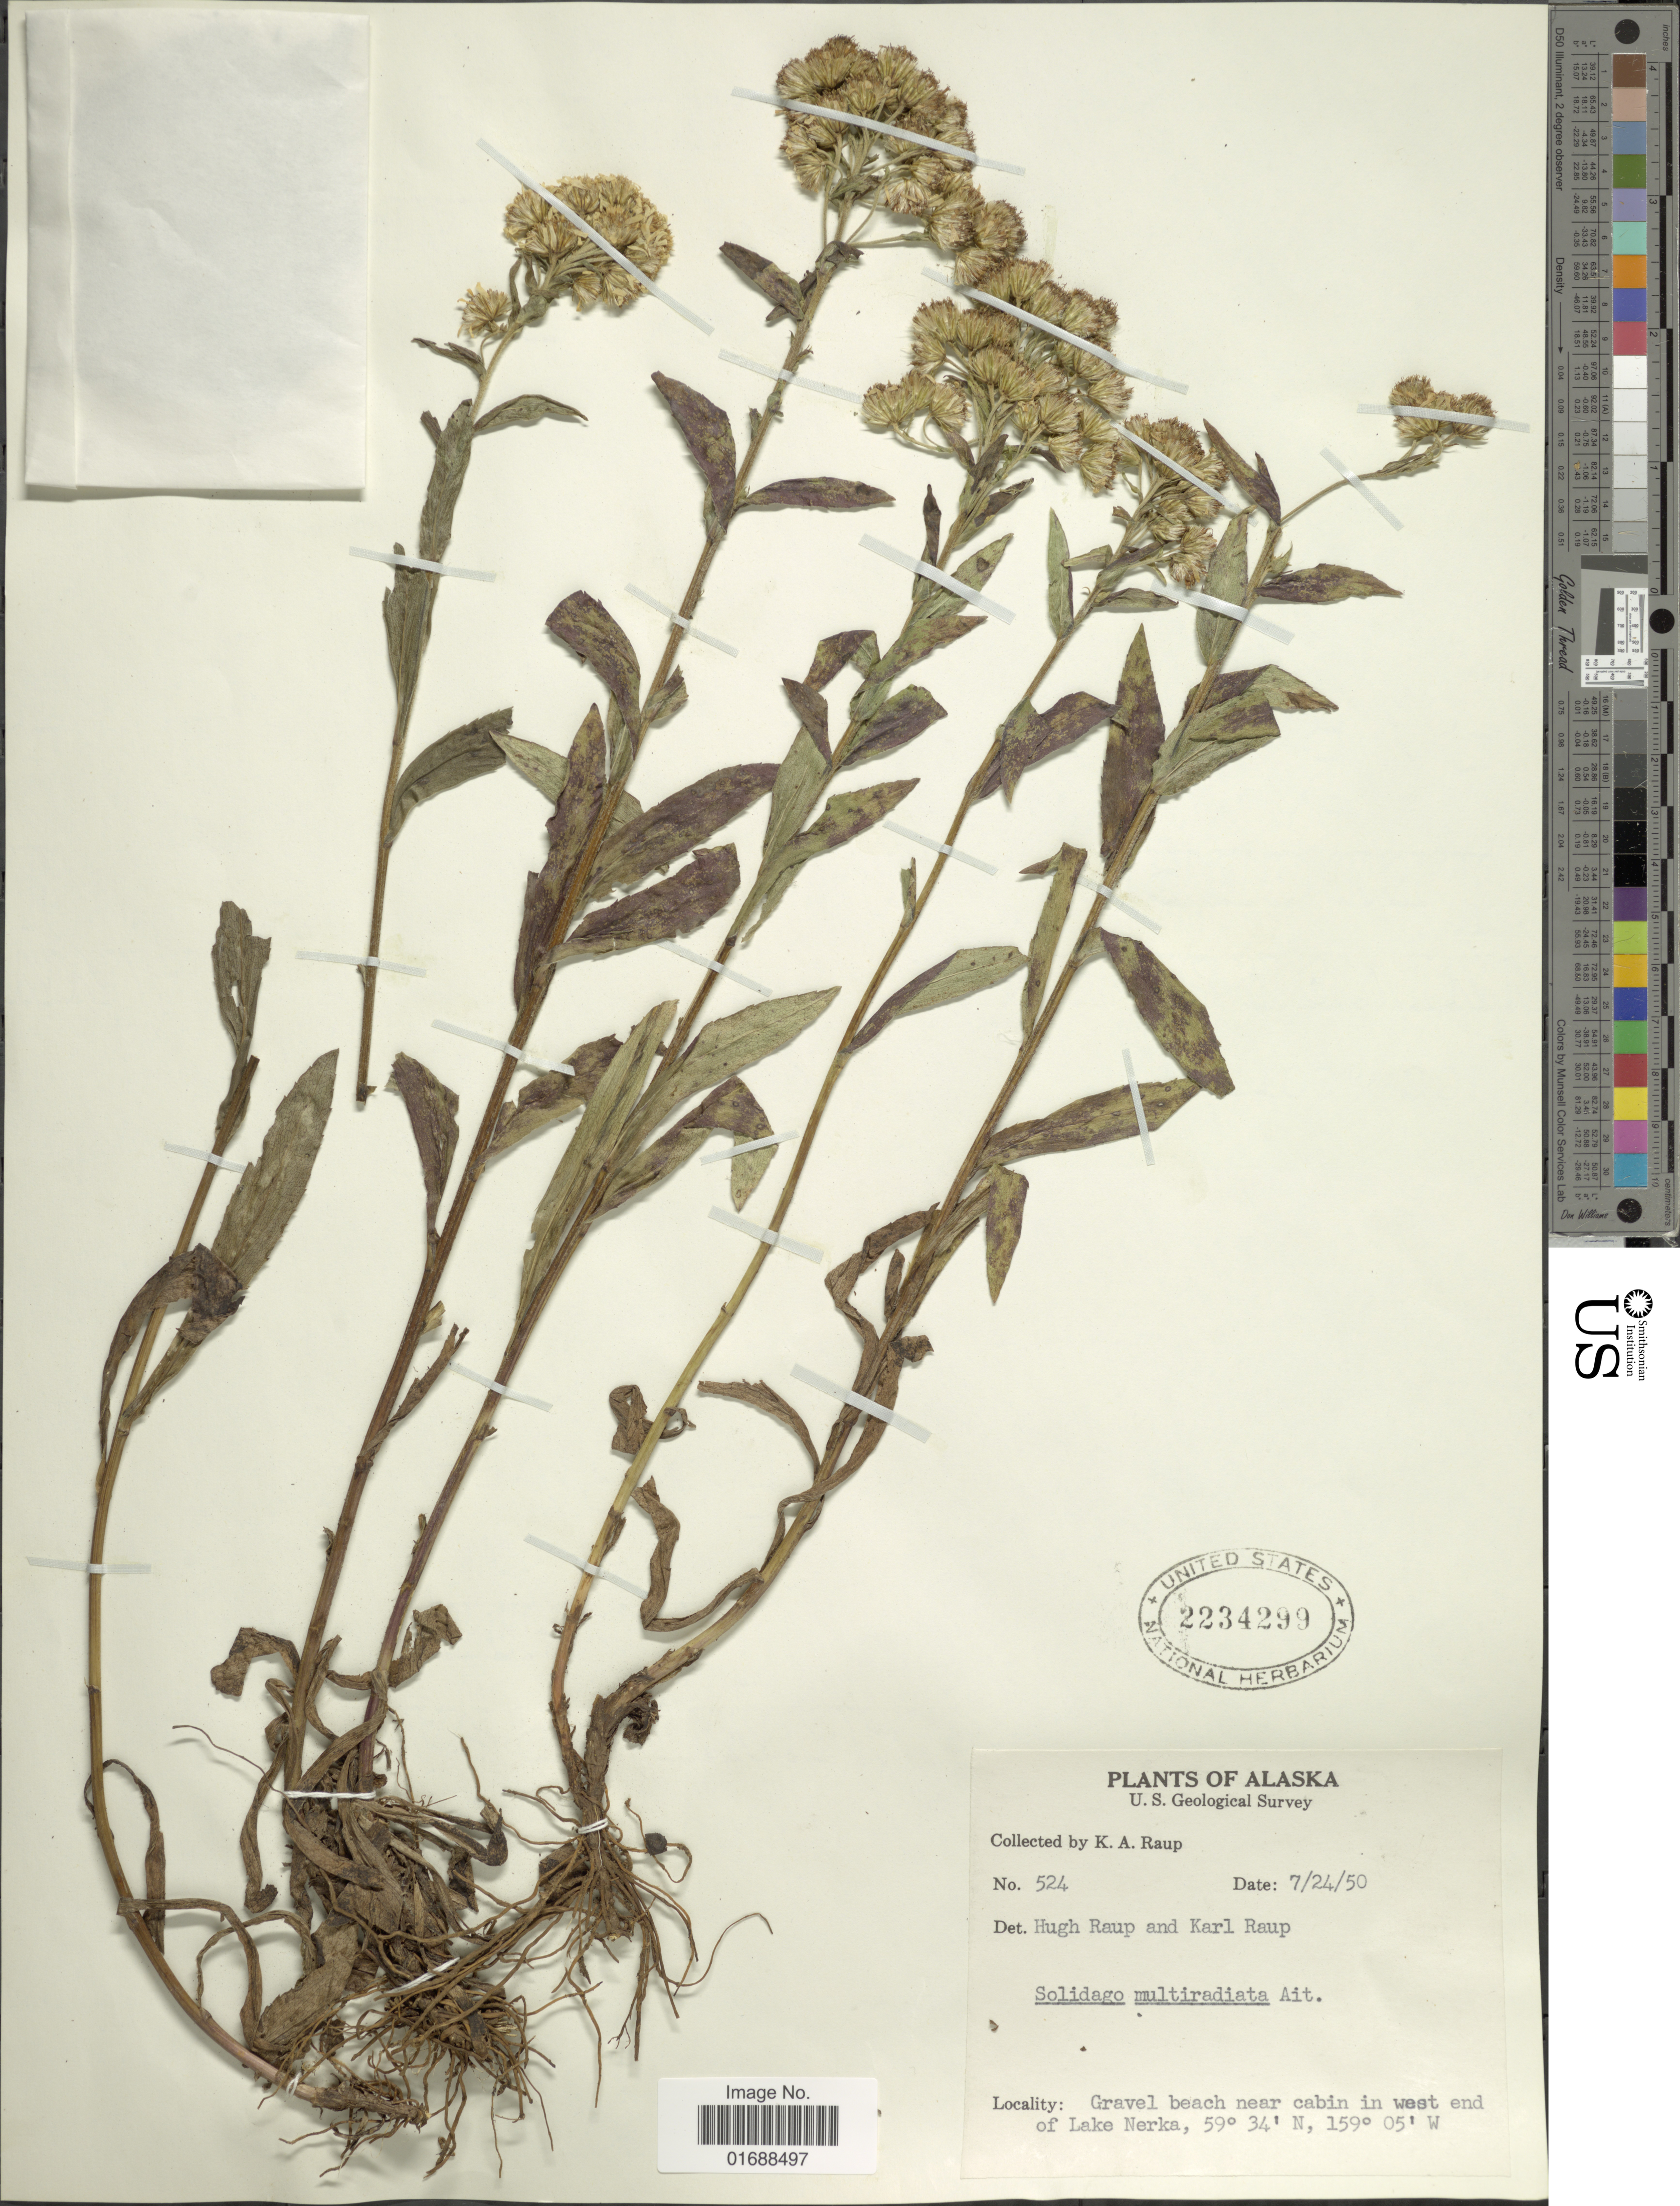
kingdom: Plantae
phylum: Tracheophyta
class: Magnoliopsida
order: Asterales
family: Asteraceae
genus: Solidago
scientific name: Solidago multiradiata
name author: Aiton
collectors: K. Raup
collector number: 524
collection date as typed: Transcribed d/m/y: 24/7/50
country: United States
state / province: Alaska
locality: Gravel beach near cabin in west end of Lake Nerka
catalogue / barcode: US 2234299